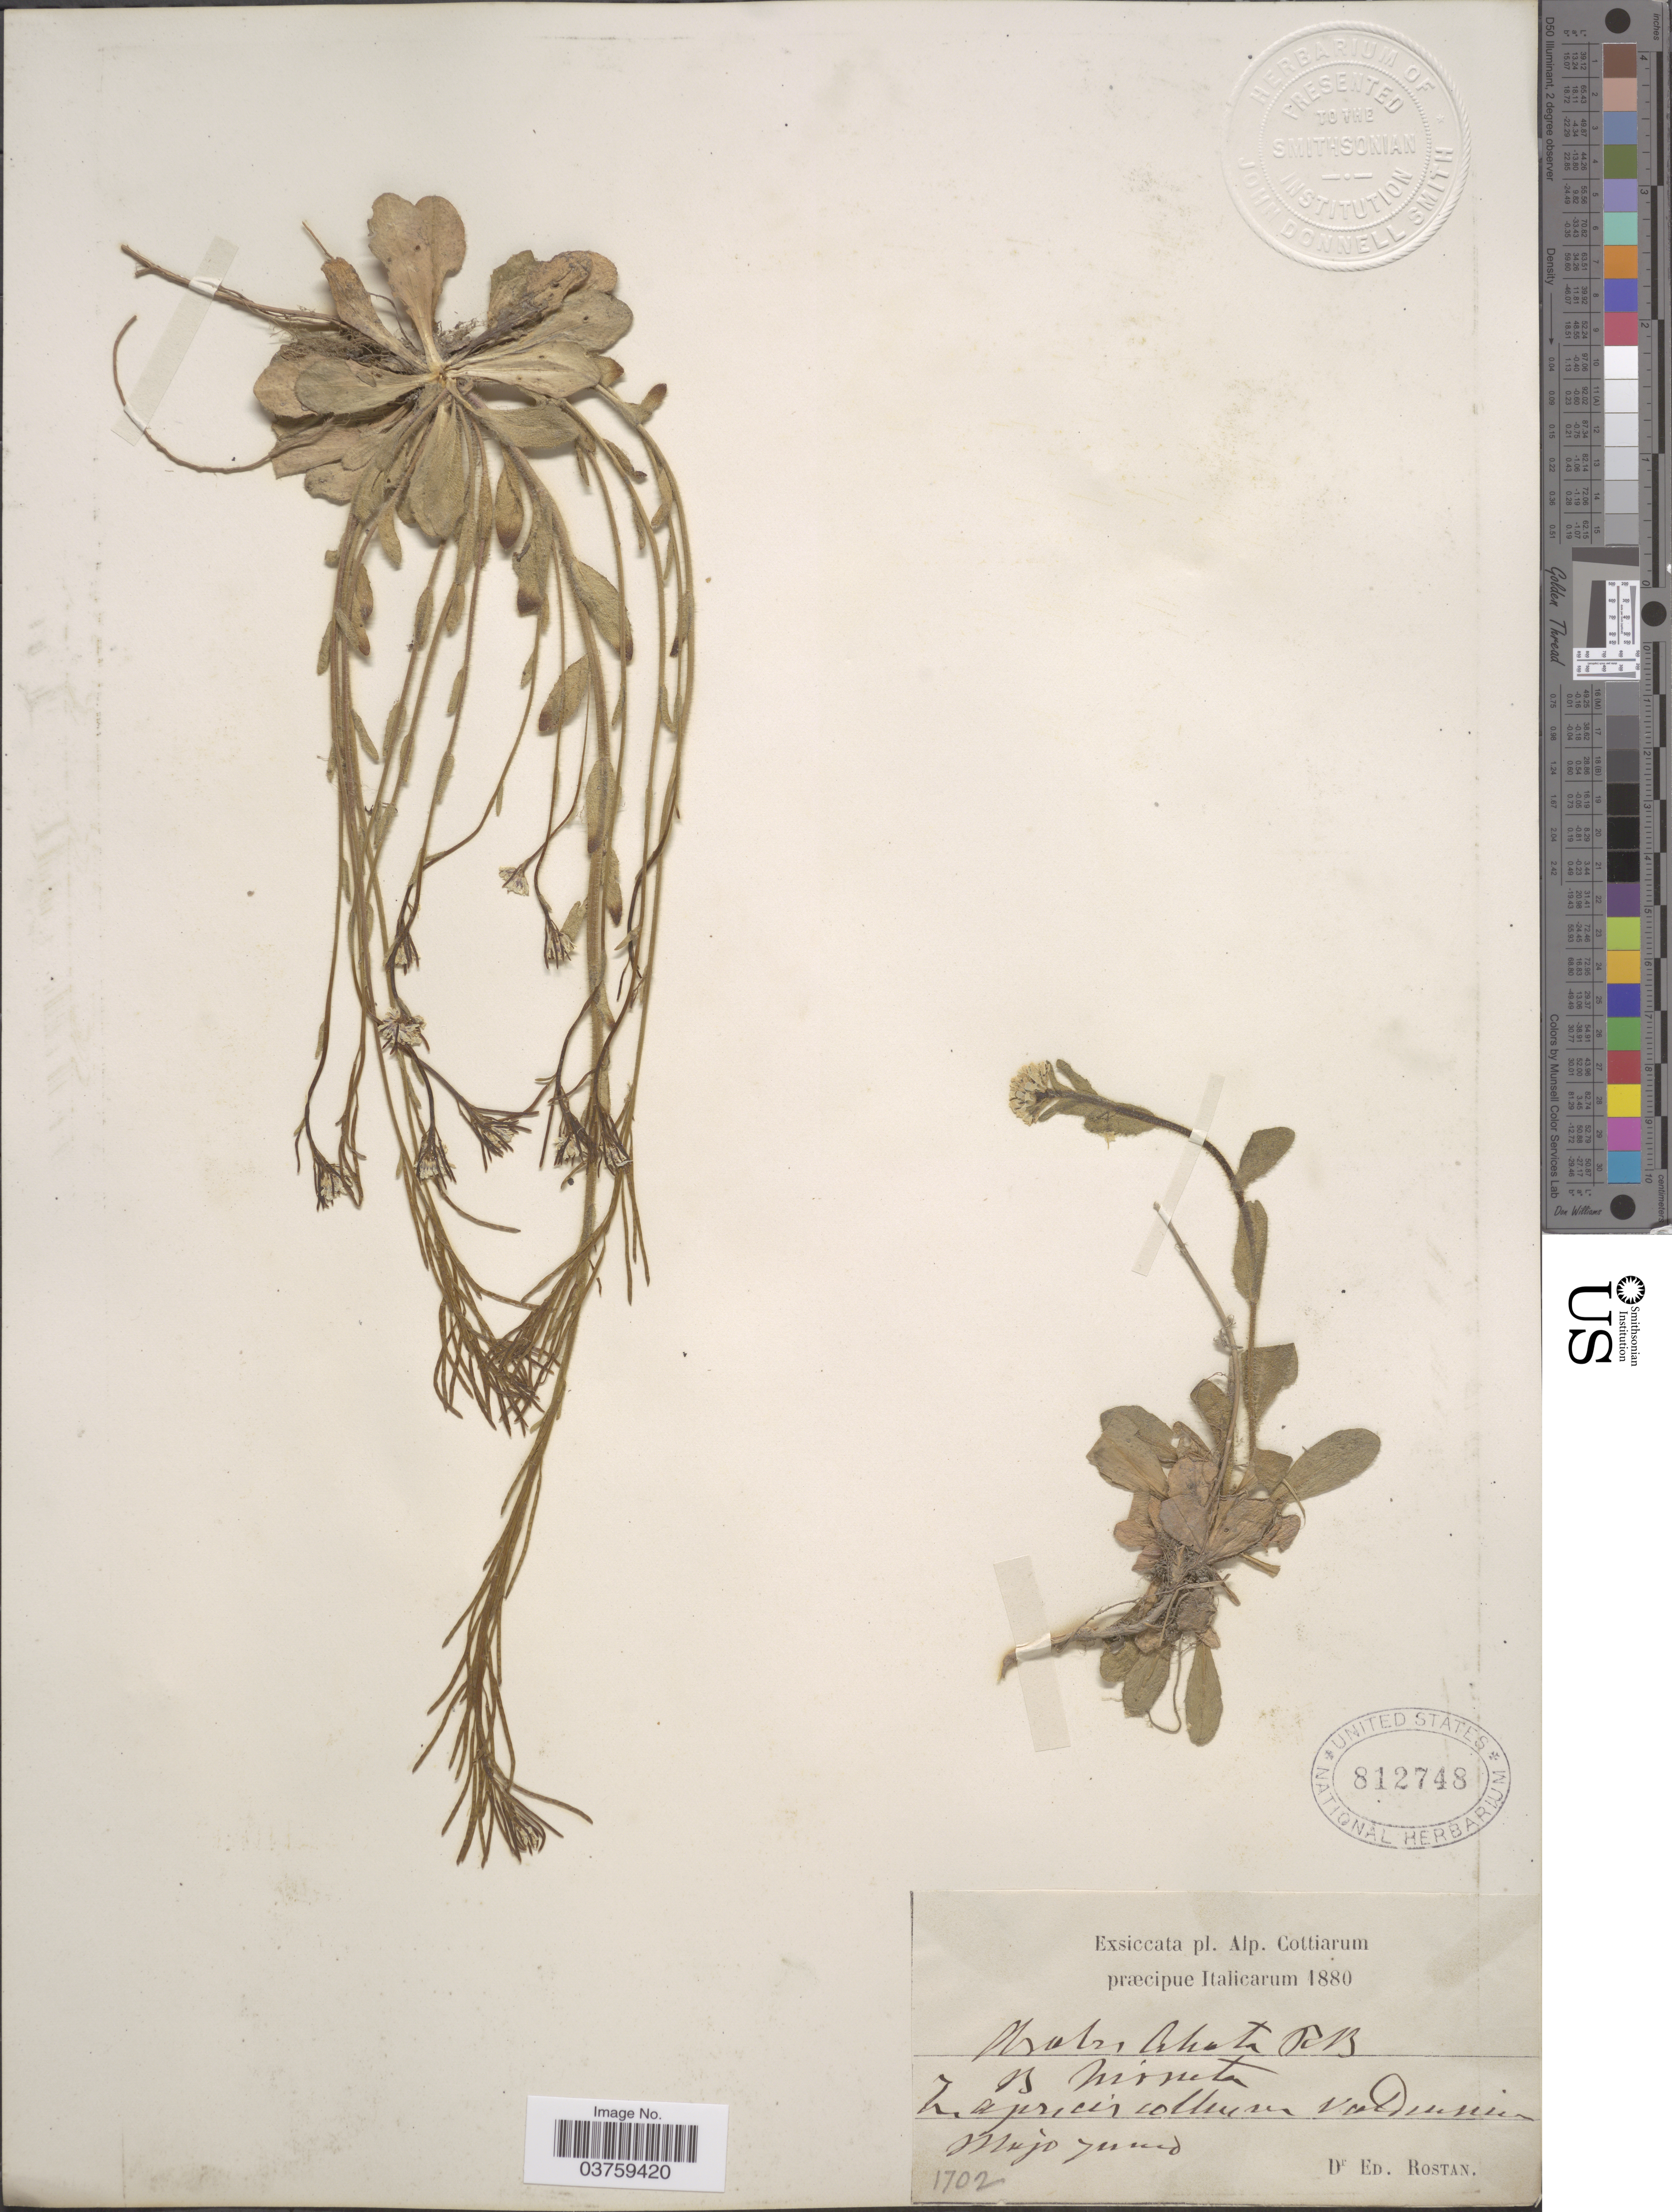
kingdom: Plantae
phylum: Tracheophyta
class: Magnoliopsida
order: Brassicales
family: Brassicaceae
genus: Arabis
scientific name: Arabis ciliata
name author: W.T. Aiton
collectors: E. Rostan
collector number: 1702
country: Italy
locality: Alp. Cottiarum præcipue Italicarum. In aprices colliuses vuDuisuin.*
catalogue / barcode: US 812748